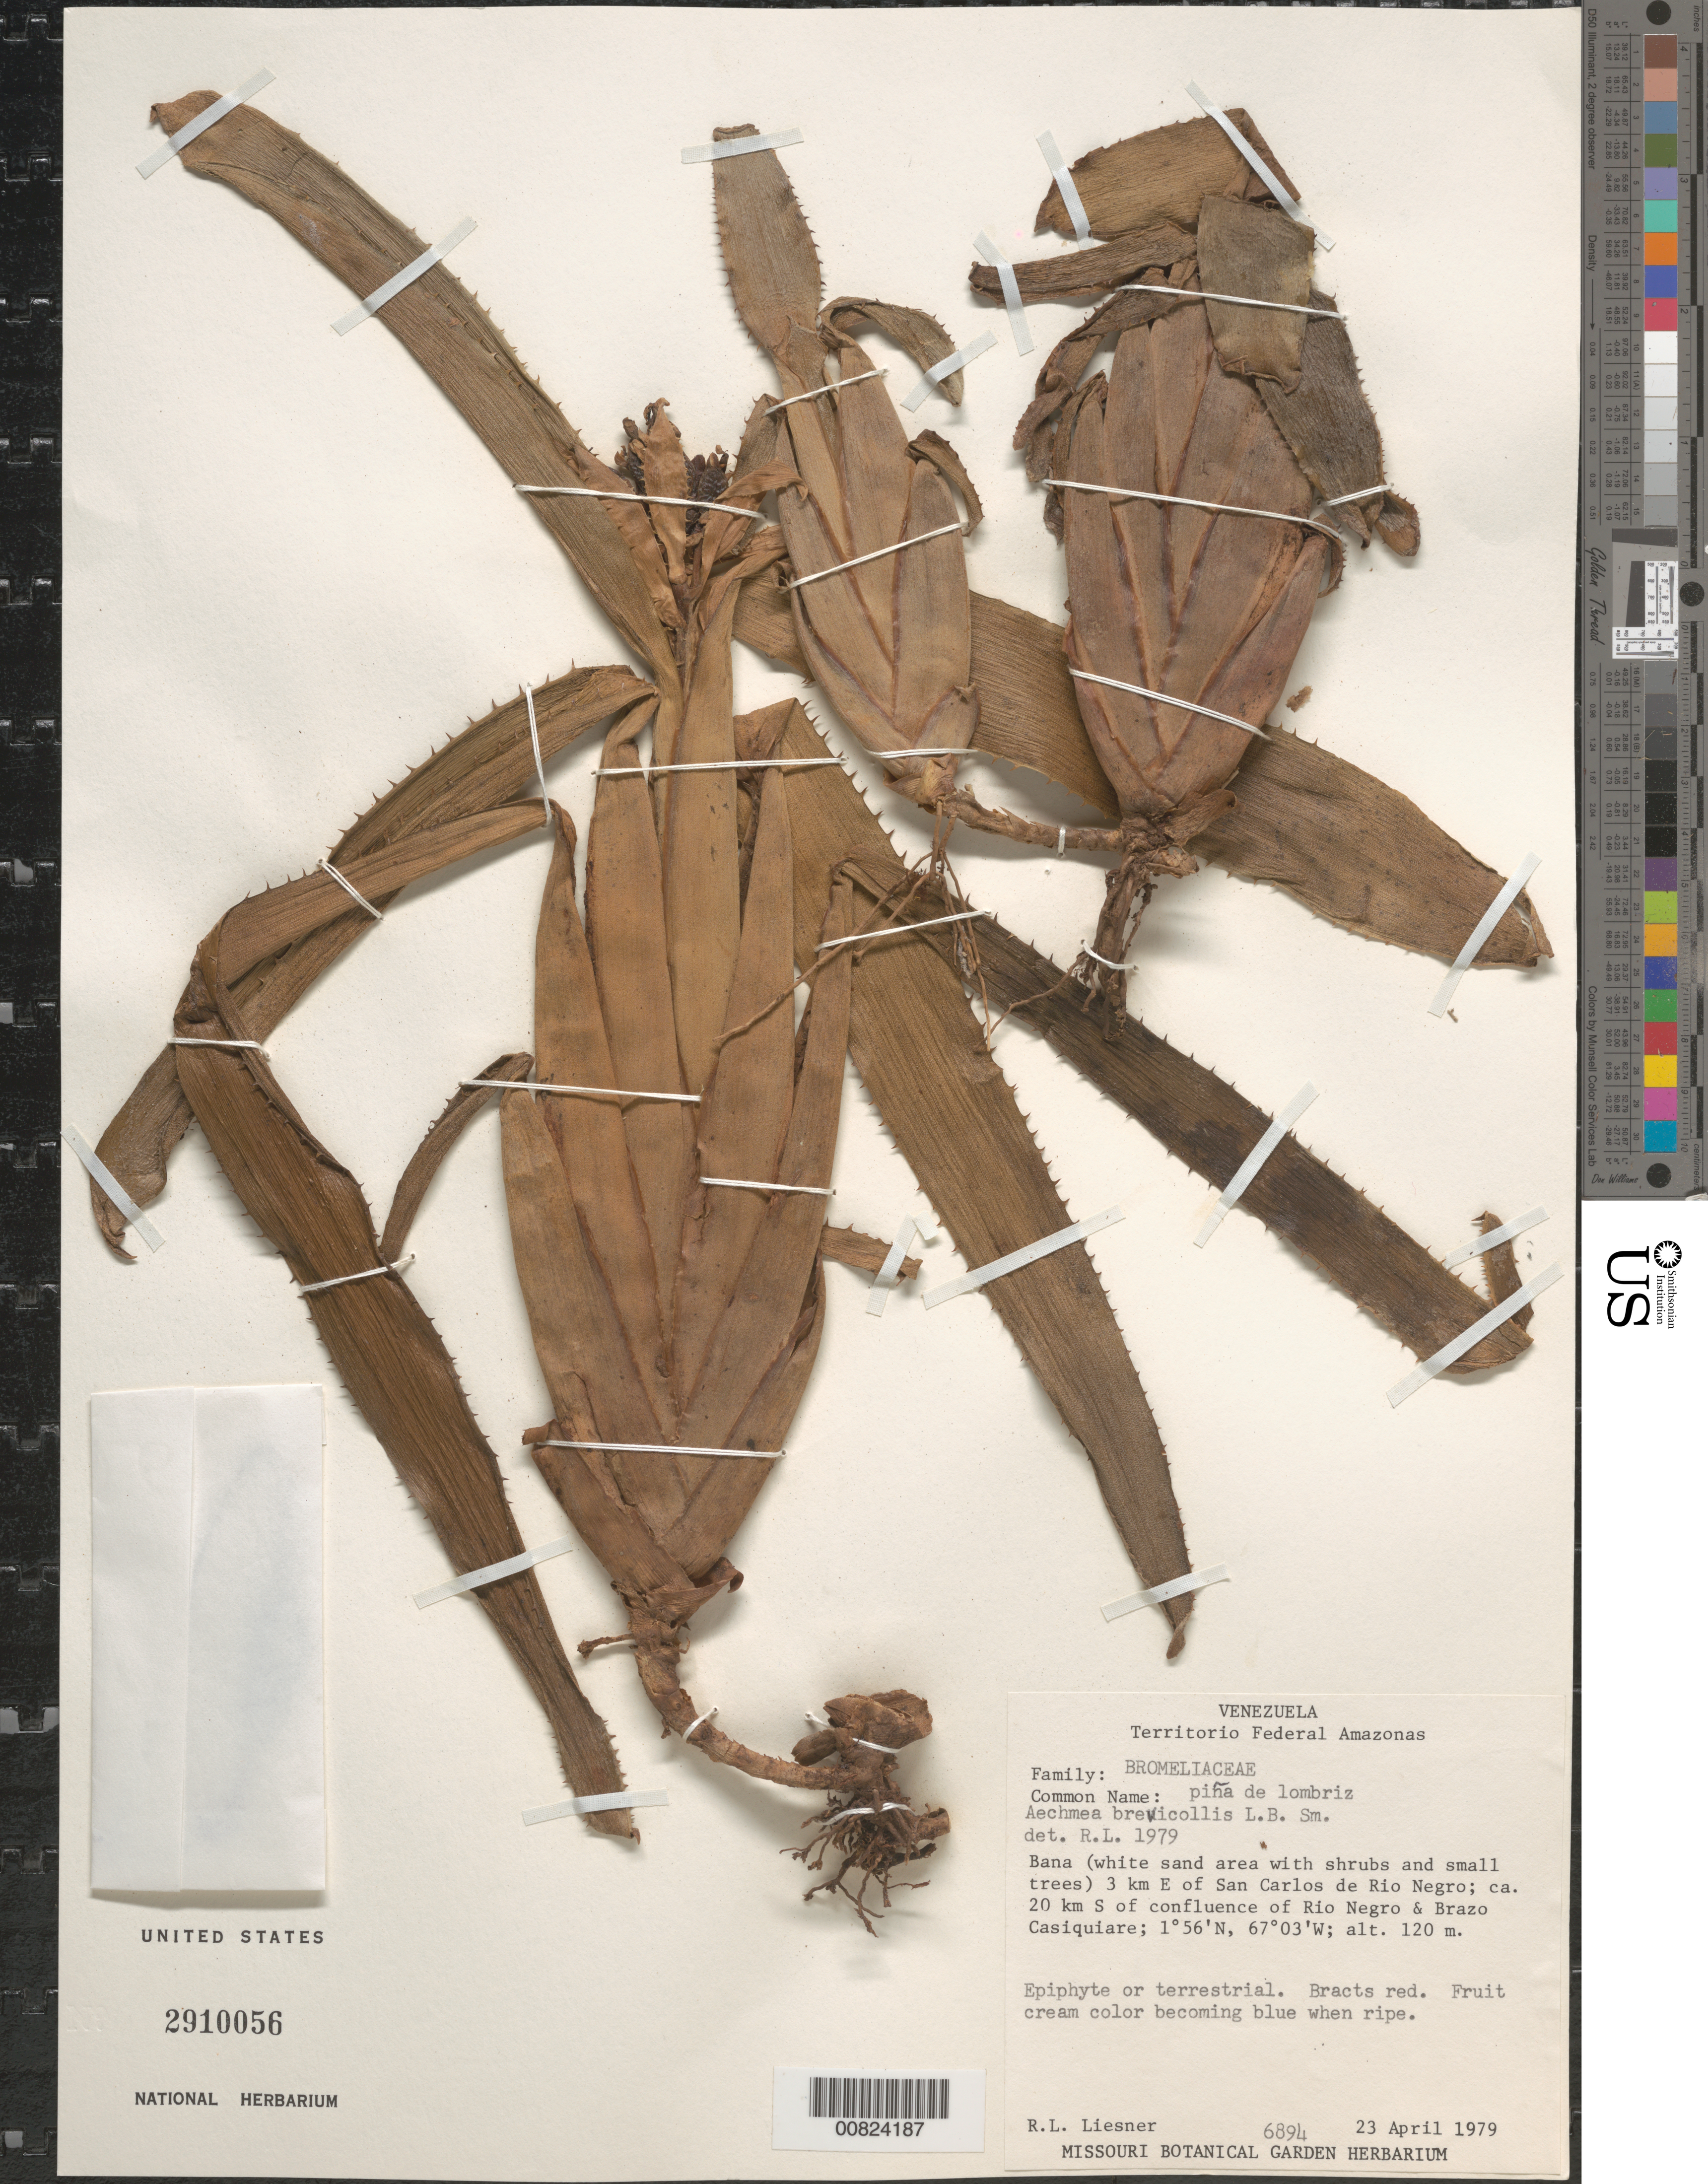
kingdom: Plantae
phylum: Tracheophyta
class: Liliopsida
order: Poales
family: Bromeliaceae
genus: Aechmea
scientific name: Aechmea brevicollis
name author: L.B. Sm.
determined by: Liesner, R. L.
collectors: R. L. Liesner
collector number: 6894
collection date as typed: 23-Apr-79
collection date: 1979-04-23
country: Venezuela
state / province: Amazonas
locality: San Carlos de Río Negro, 1-2 km SE and E of; ca 20 km S of confluence of Río Negro and Brazo Casiquiare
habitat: Bana (white sand area with shrubs and small trees)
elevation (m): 120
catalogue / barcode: US 2910056